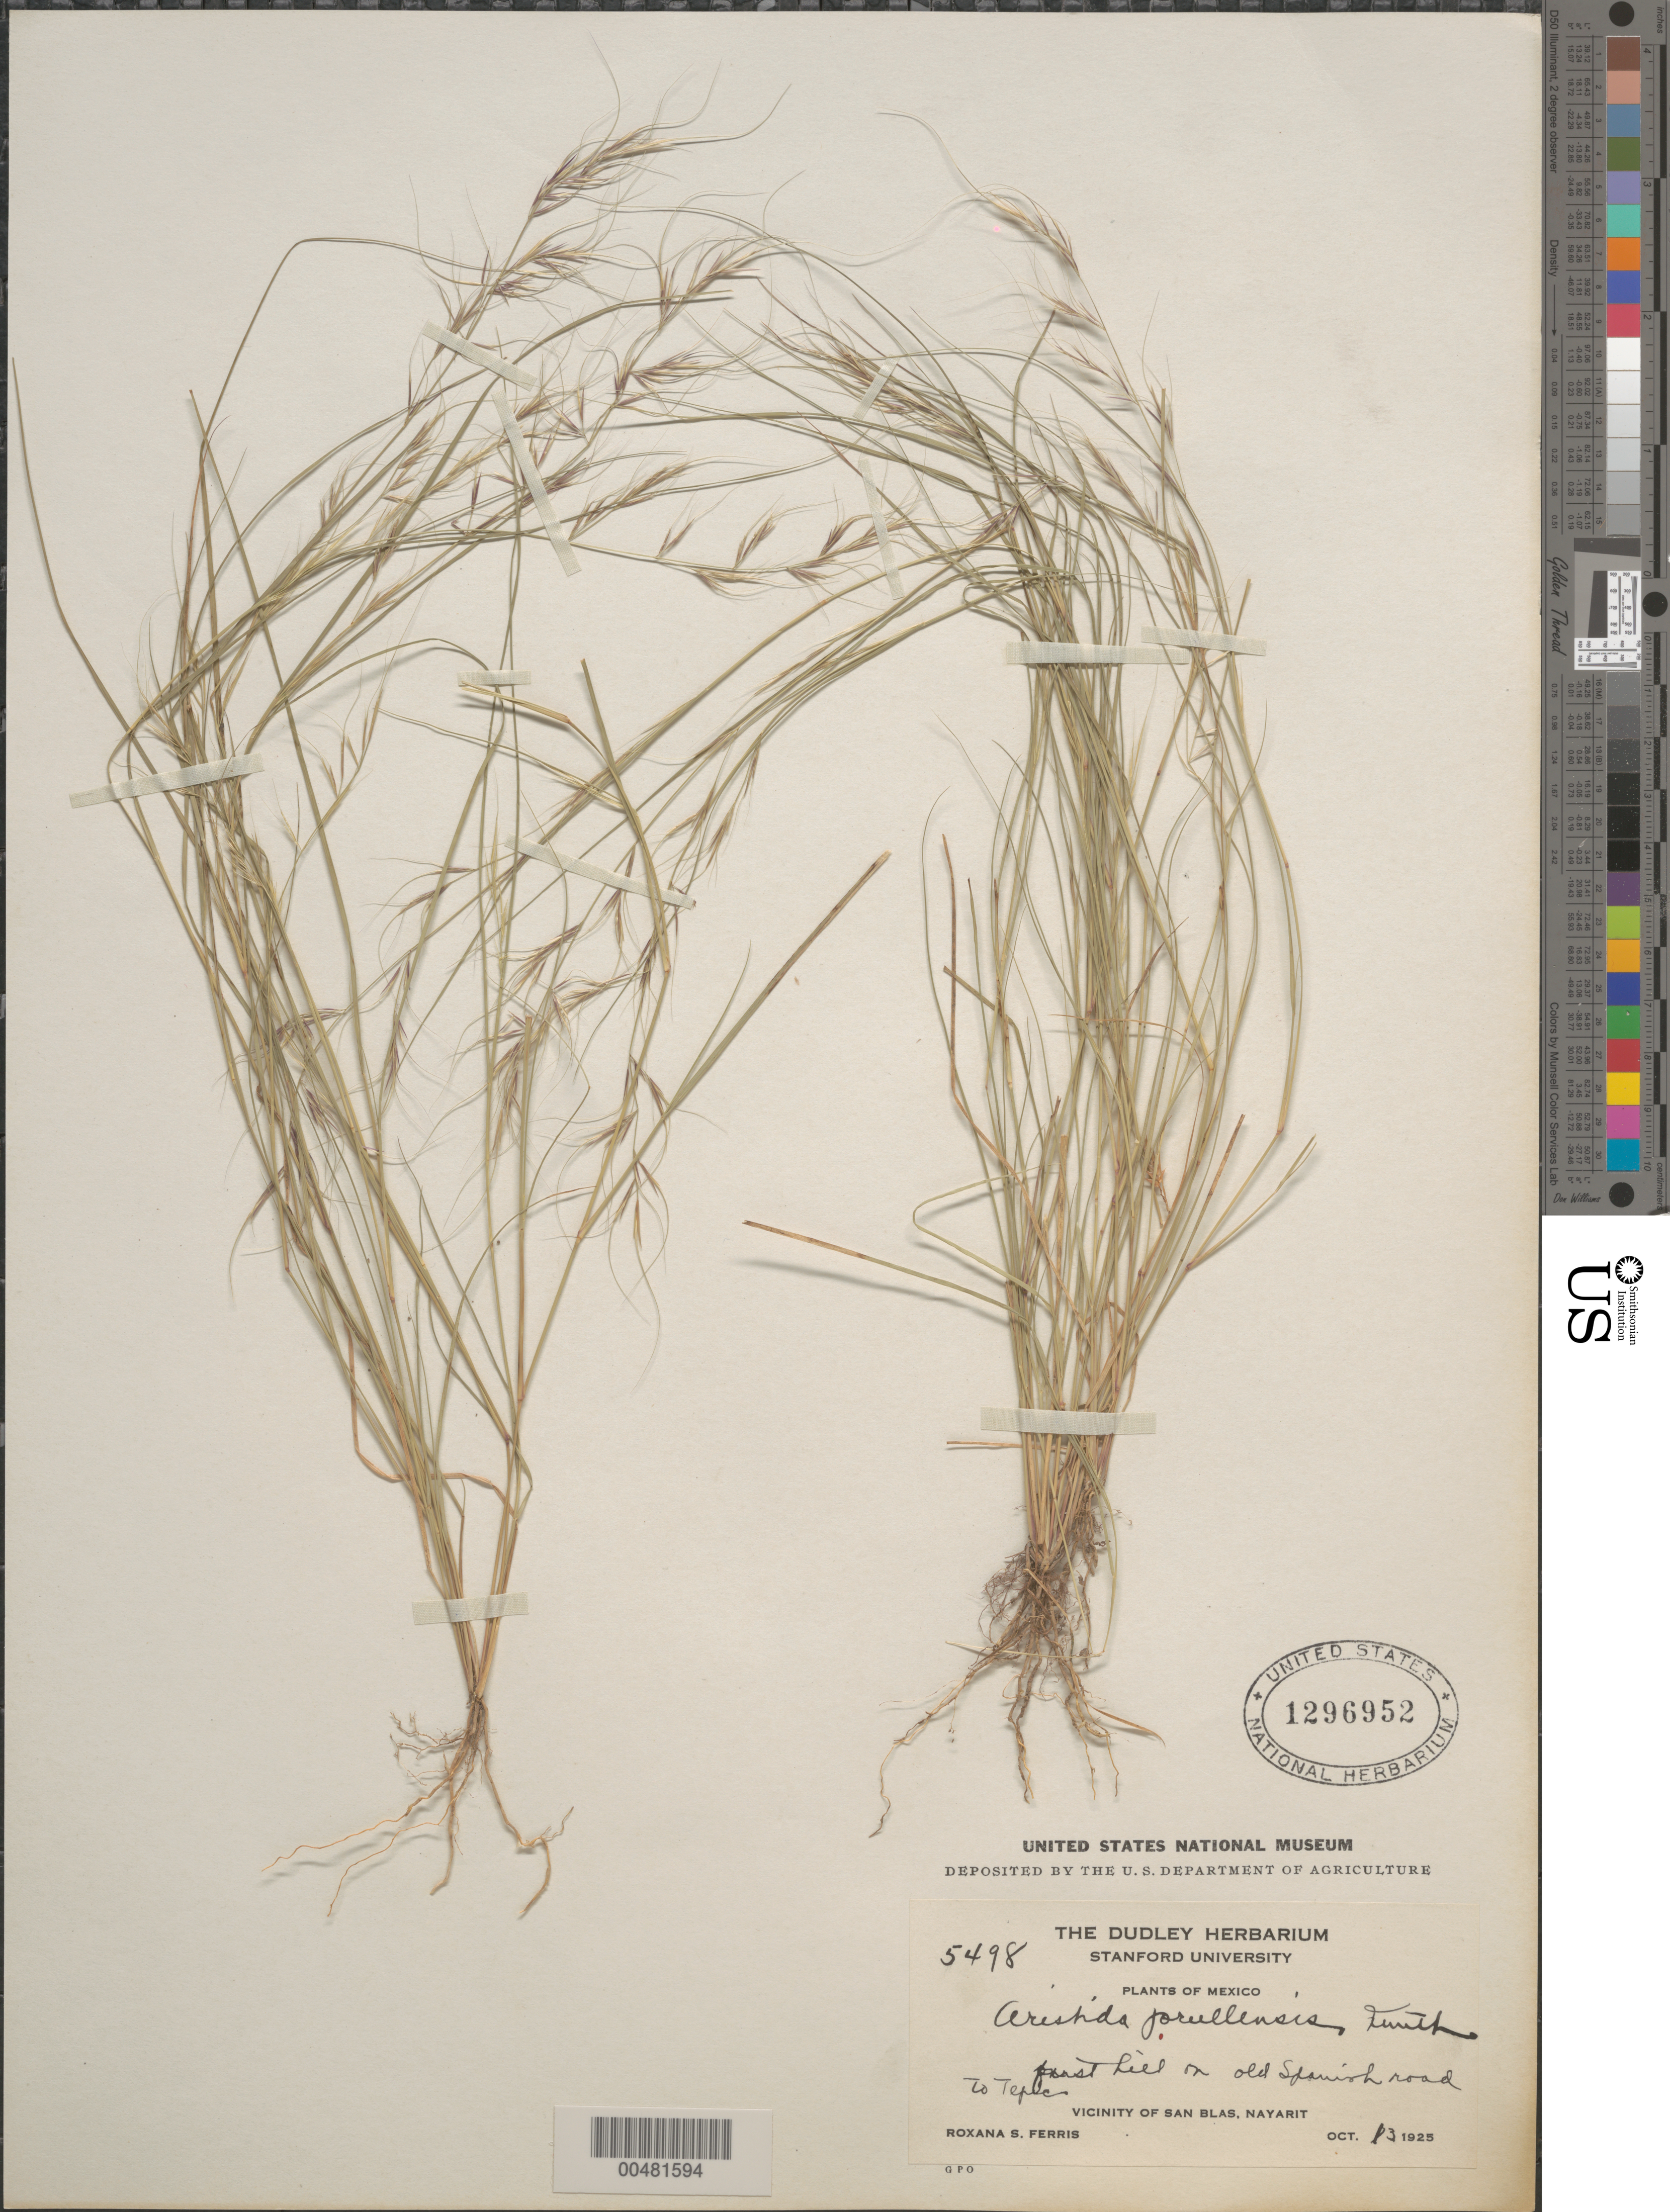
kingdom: Plantae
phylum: Tracheophyta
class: Liliopsida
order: Poales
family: Poaceae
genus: Aristida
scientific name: Aristida jorullensis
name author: Kunth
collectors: R. S. Ferris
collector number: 5498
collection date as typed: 13 Oct 1925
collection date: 1925-10-13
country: Mexico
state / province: Nayarit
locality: Forest hill on old Spanish rd to Tepic, vicinity of San Blas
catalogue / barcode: US 1296952